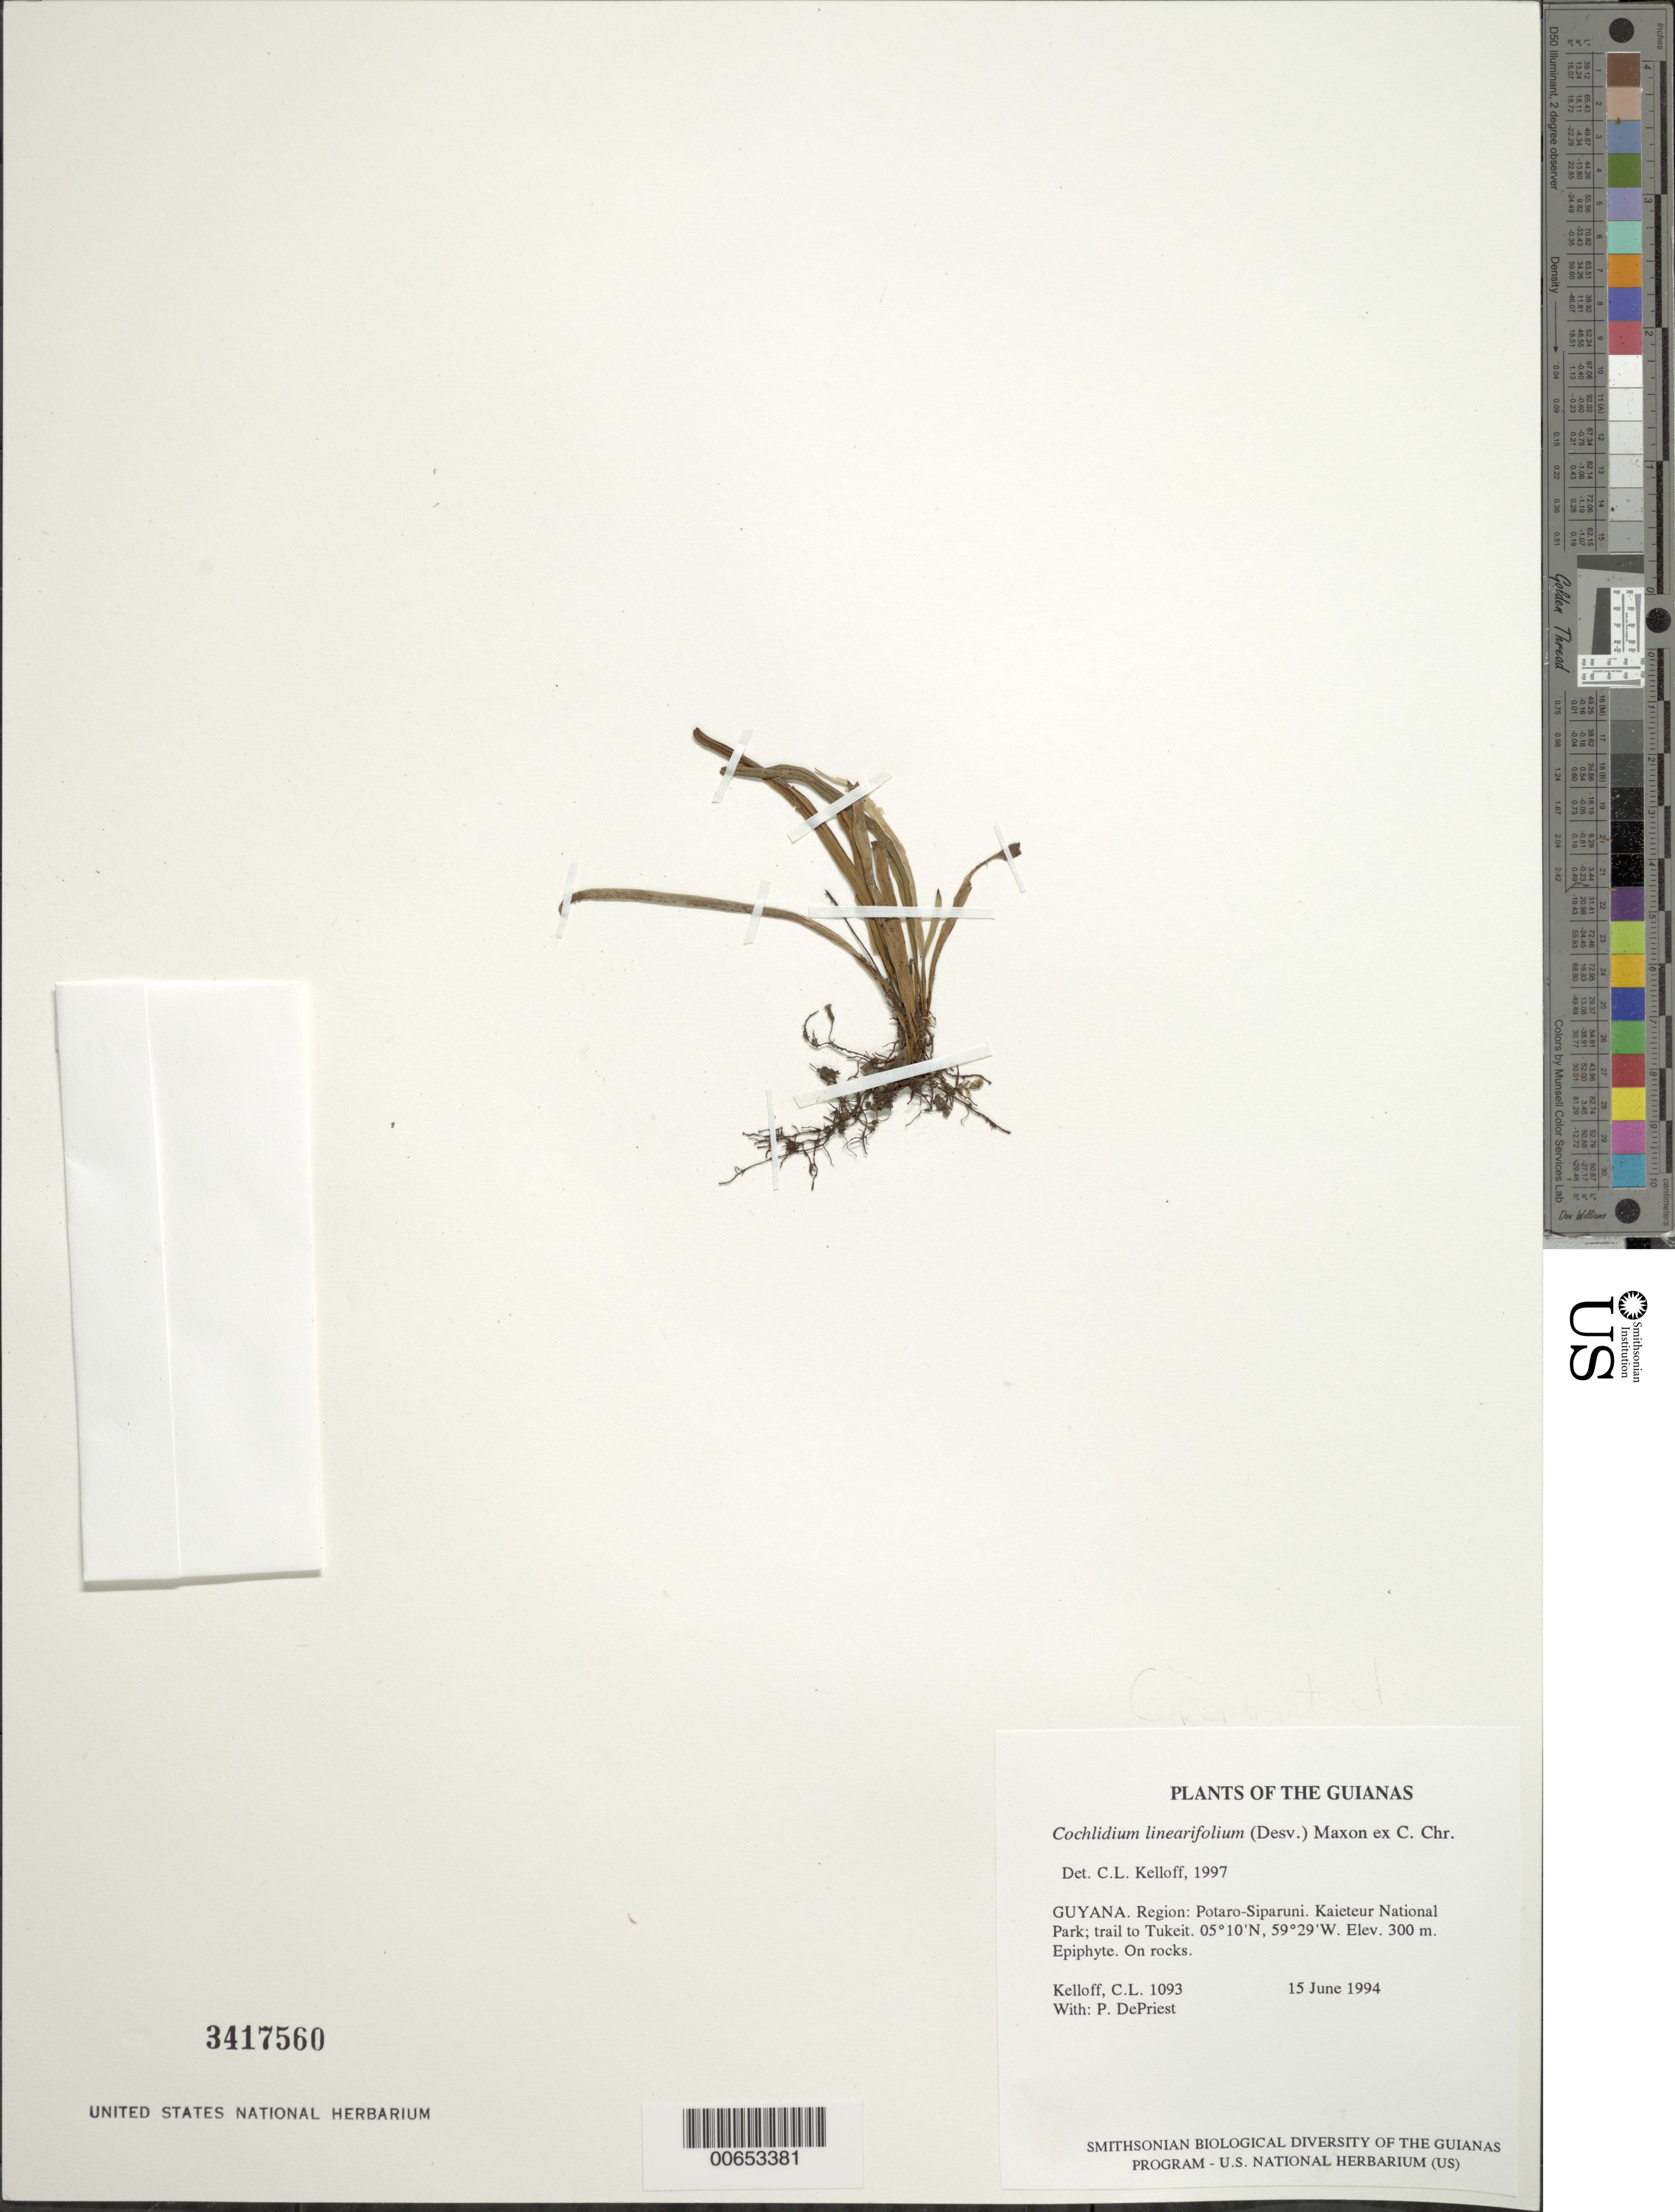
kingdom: Plantae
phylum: Tracheophyta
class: Polypodiopsida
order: Polypodiales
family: Polypodiaceae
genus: Cochlidium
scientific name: Cochlidium linearifolium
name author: (Desv.) Maxon ex C. Chr.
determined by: Kelloff, Carol L., (US), Smithsonian Institution - National Museum of Natural History (UNITED STATES)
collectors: C. L. Kelloff & P. DePriest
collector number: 1093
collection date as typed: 15 June 1994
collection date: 1994-06-15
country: Guyana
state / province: Potaro-Siparuni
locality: Kaieteur National Park; trail to Tukeit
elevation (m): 300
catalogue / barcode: US 3417560